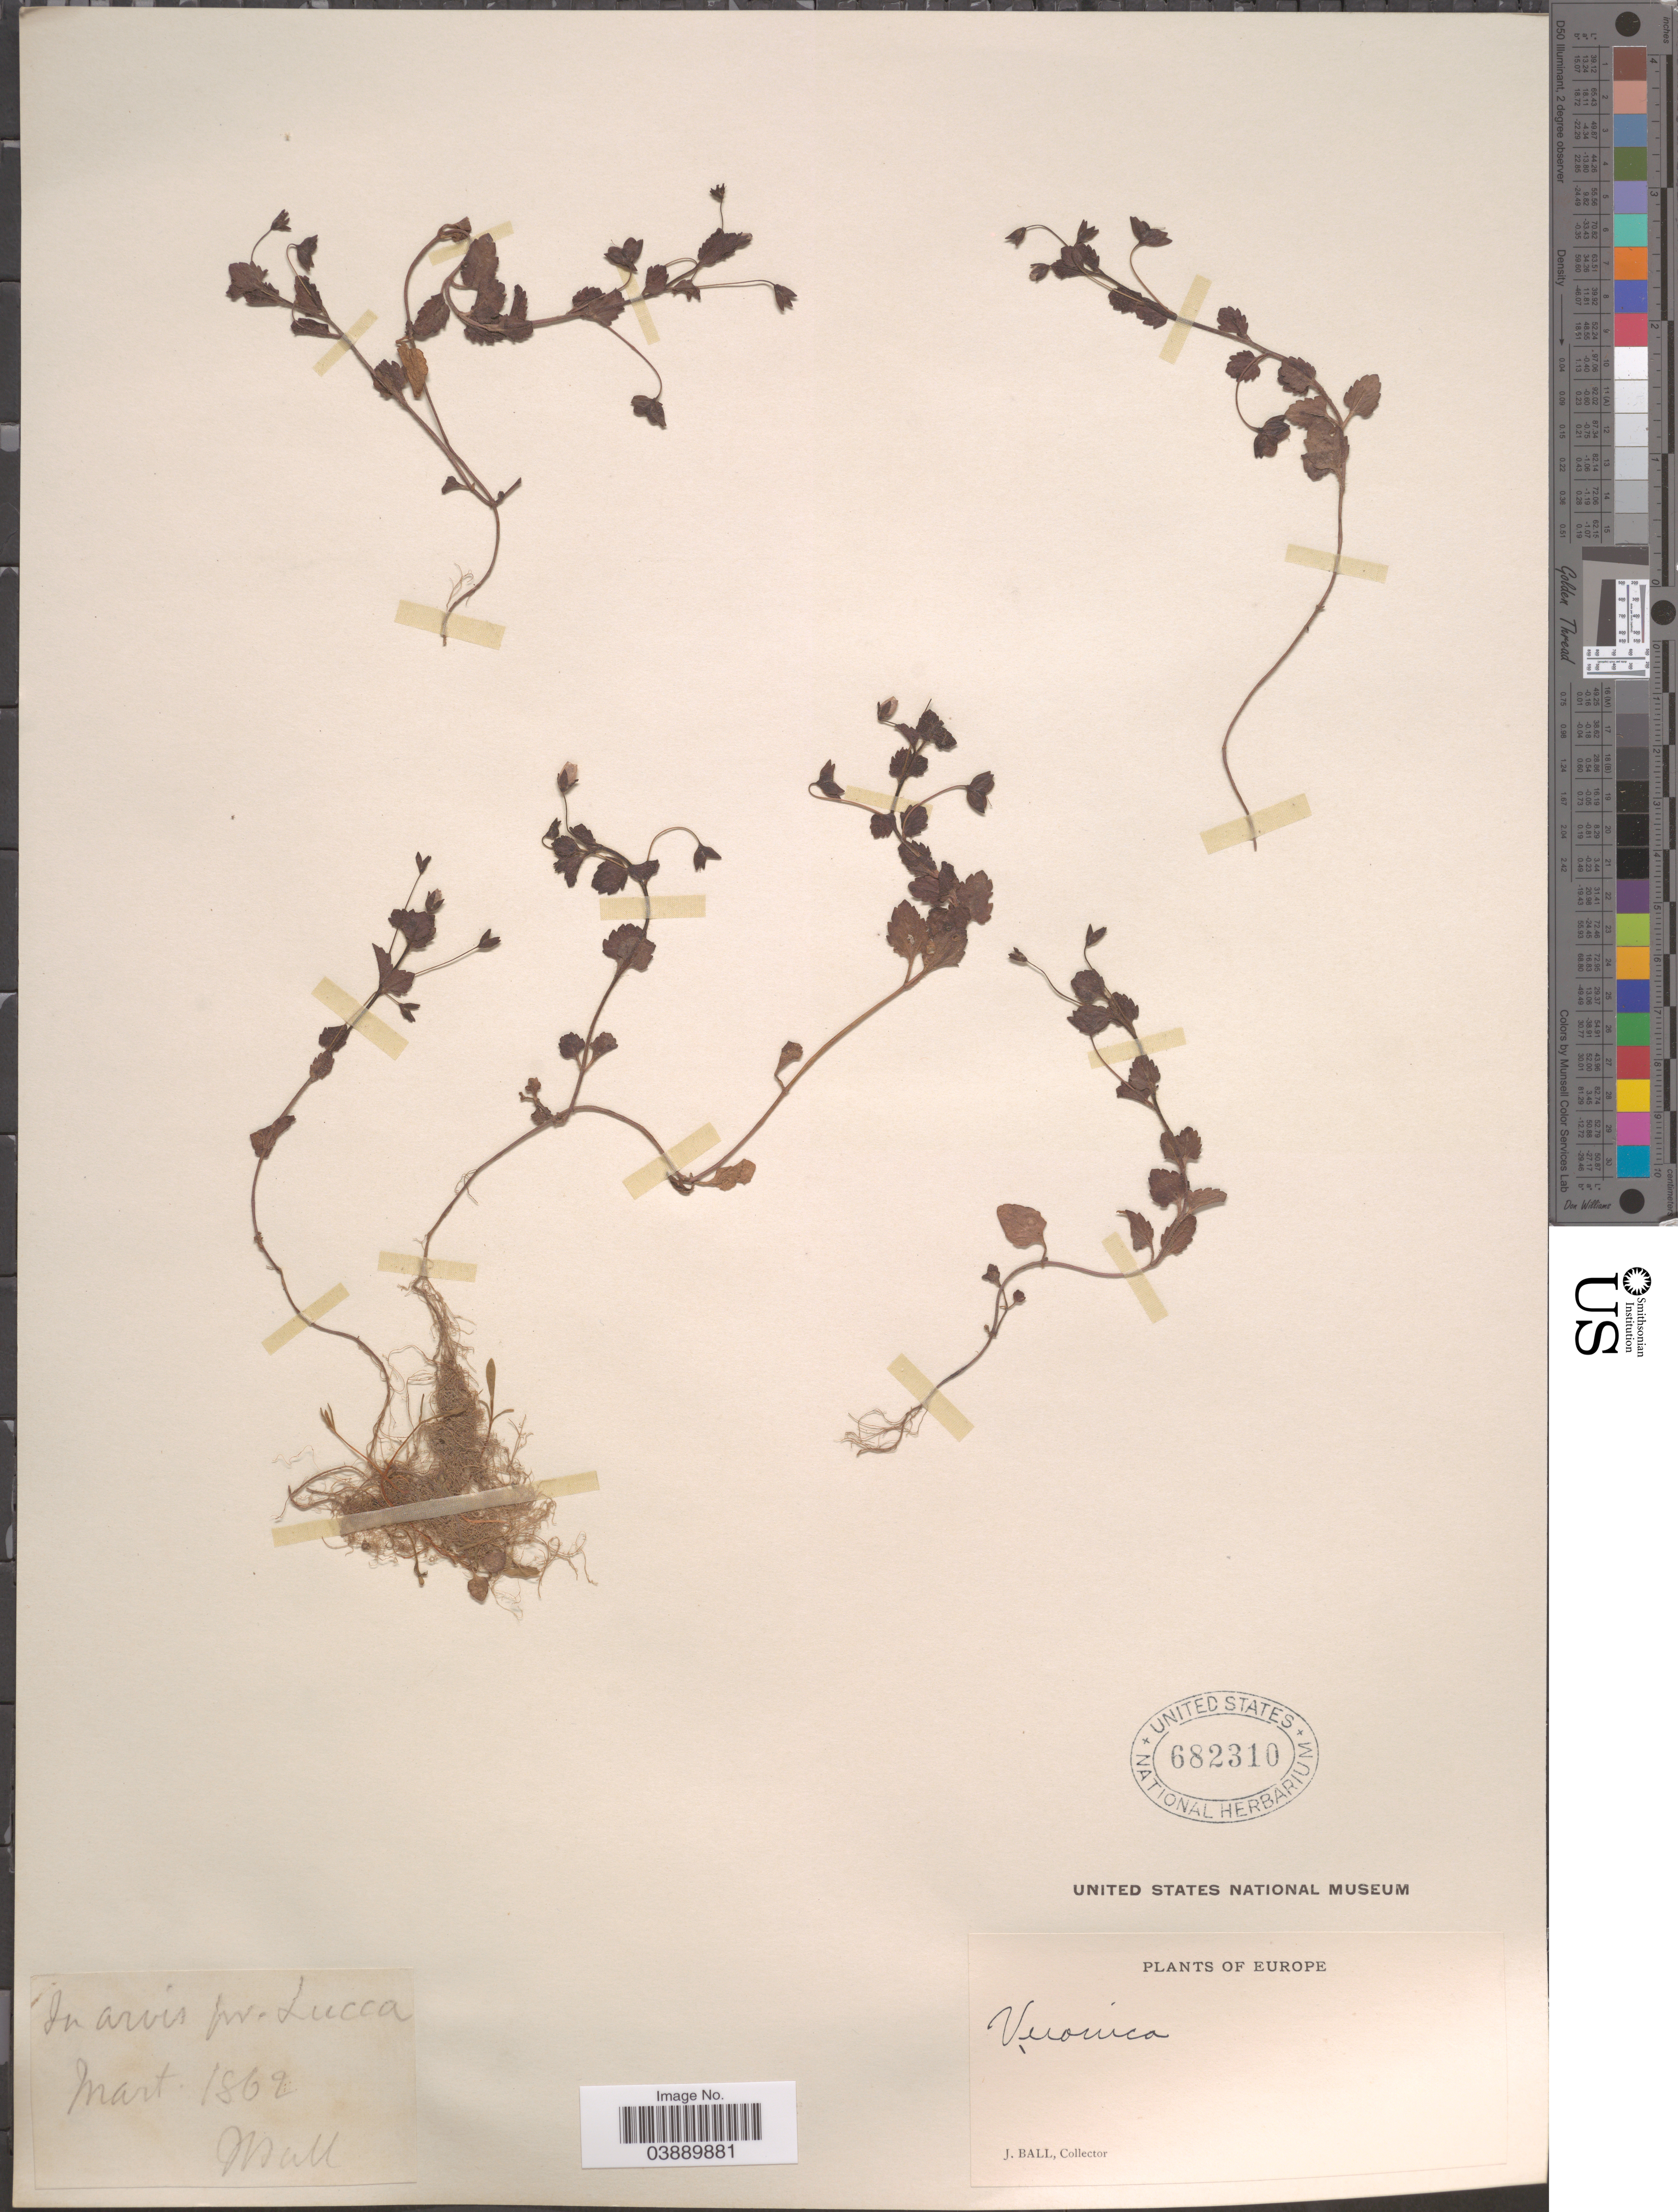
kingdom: Plantae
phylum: Tracheophyta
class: Magnoliopsida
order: Lamiales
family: Plantaginaceae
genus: Veronica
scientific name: Veronica persica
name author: Poir.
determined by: Albach, Dirk C.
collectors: J. Ball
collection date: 1862-03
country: Italy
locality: In arvis pr. Lucca. Europe.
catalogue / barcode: US 682310